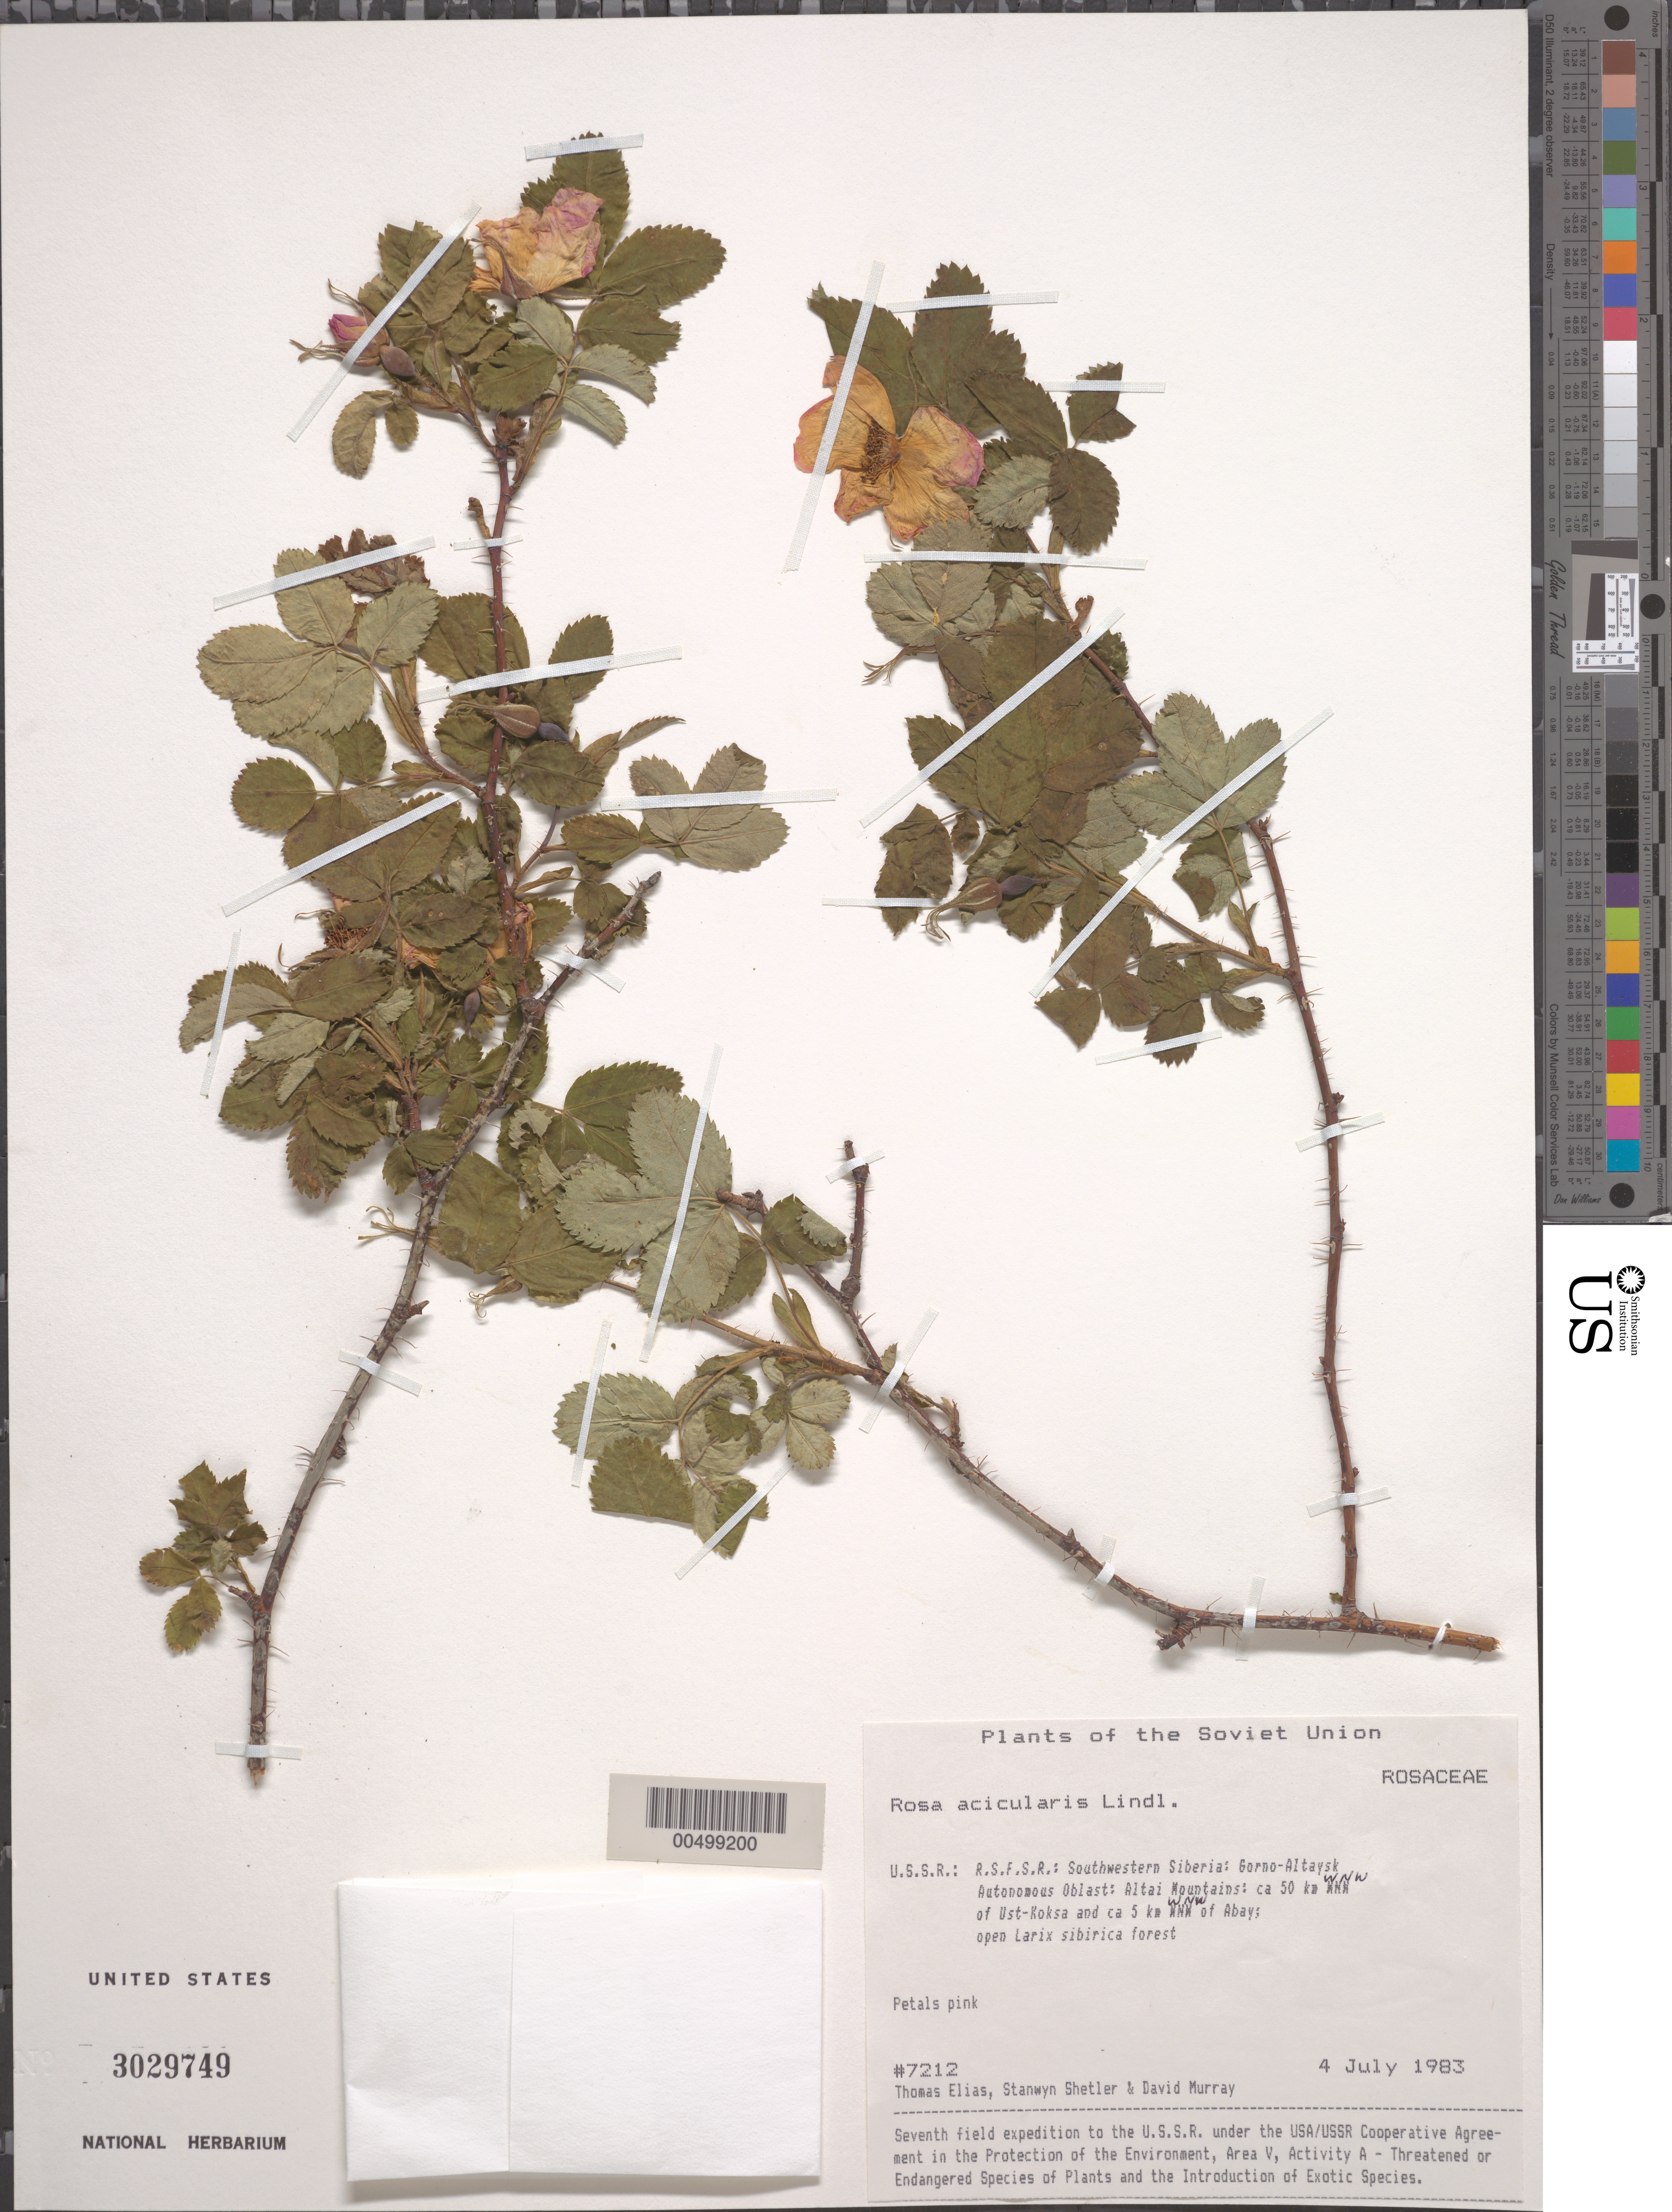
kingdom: Plantae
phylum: Tracheophyta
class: Magnoliopsida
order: Rosales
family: Rosaceae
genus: Rosa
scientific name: Rosa acicularis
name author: Lindl.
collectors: T. Elias, S. Shetler & D. F. Murray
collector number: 7212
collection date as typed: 04 Jul 1983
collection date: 1983-07-04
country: Russian Federation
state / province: Altai Republic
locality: Altai Mountains, ca. 50 km WNW of Ust-koksa and 5 km WNW of Abay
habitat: open Larix sibirica forest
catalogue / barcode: US 3029749